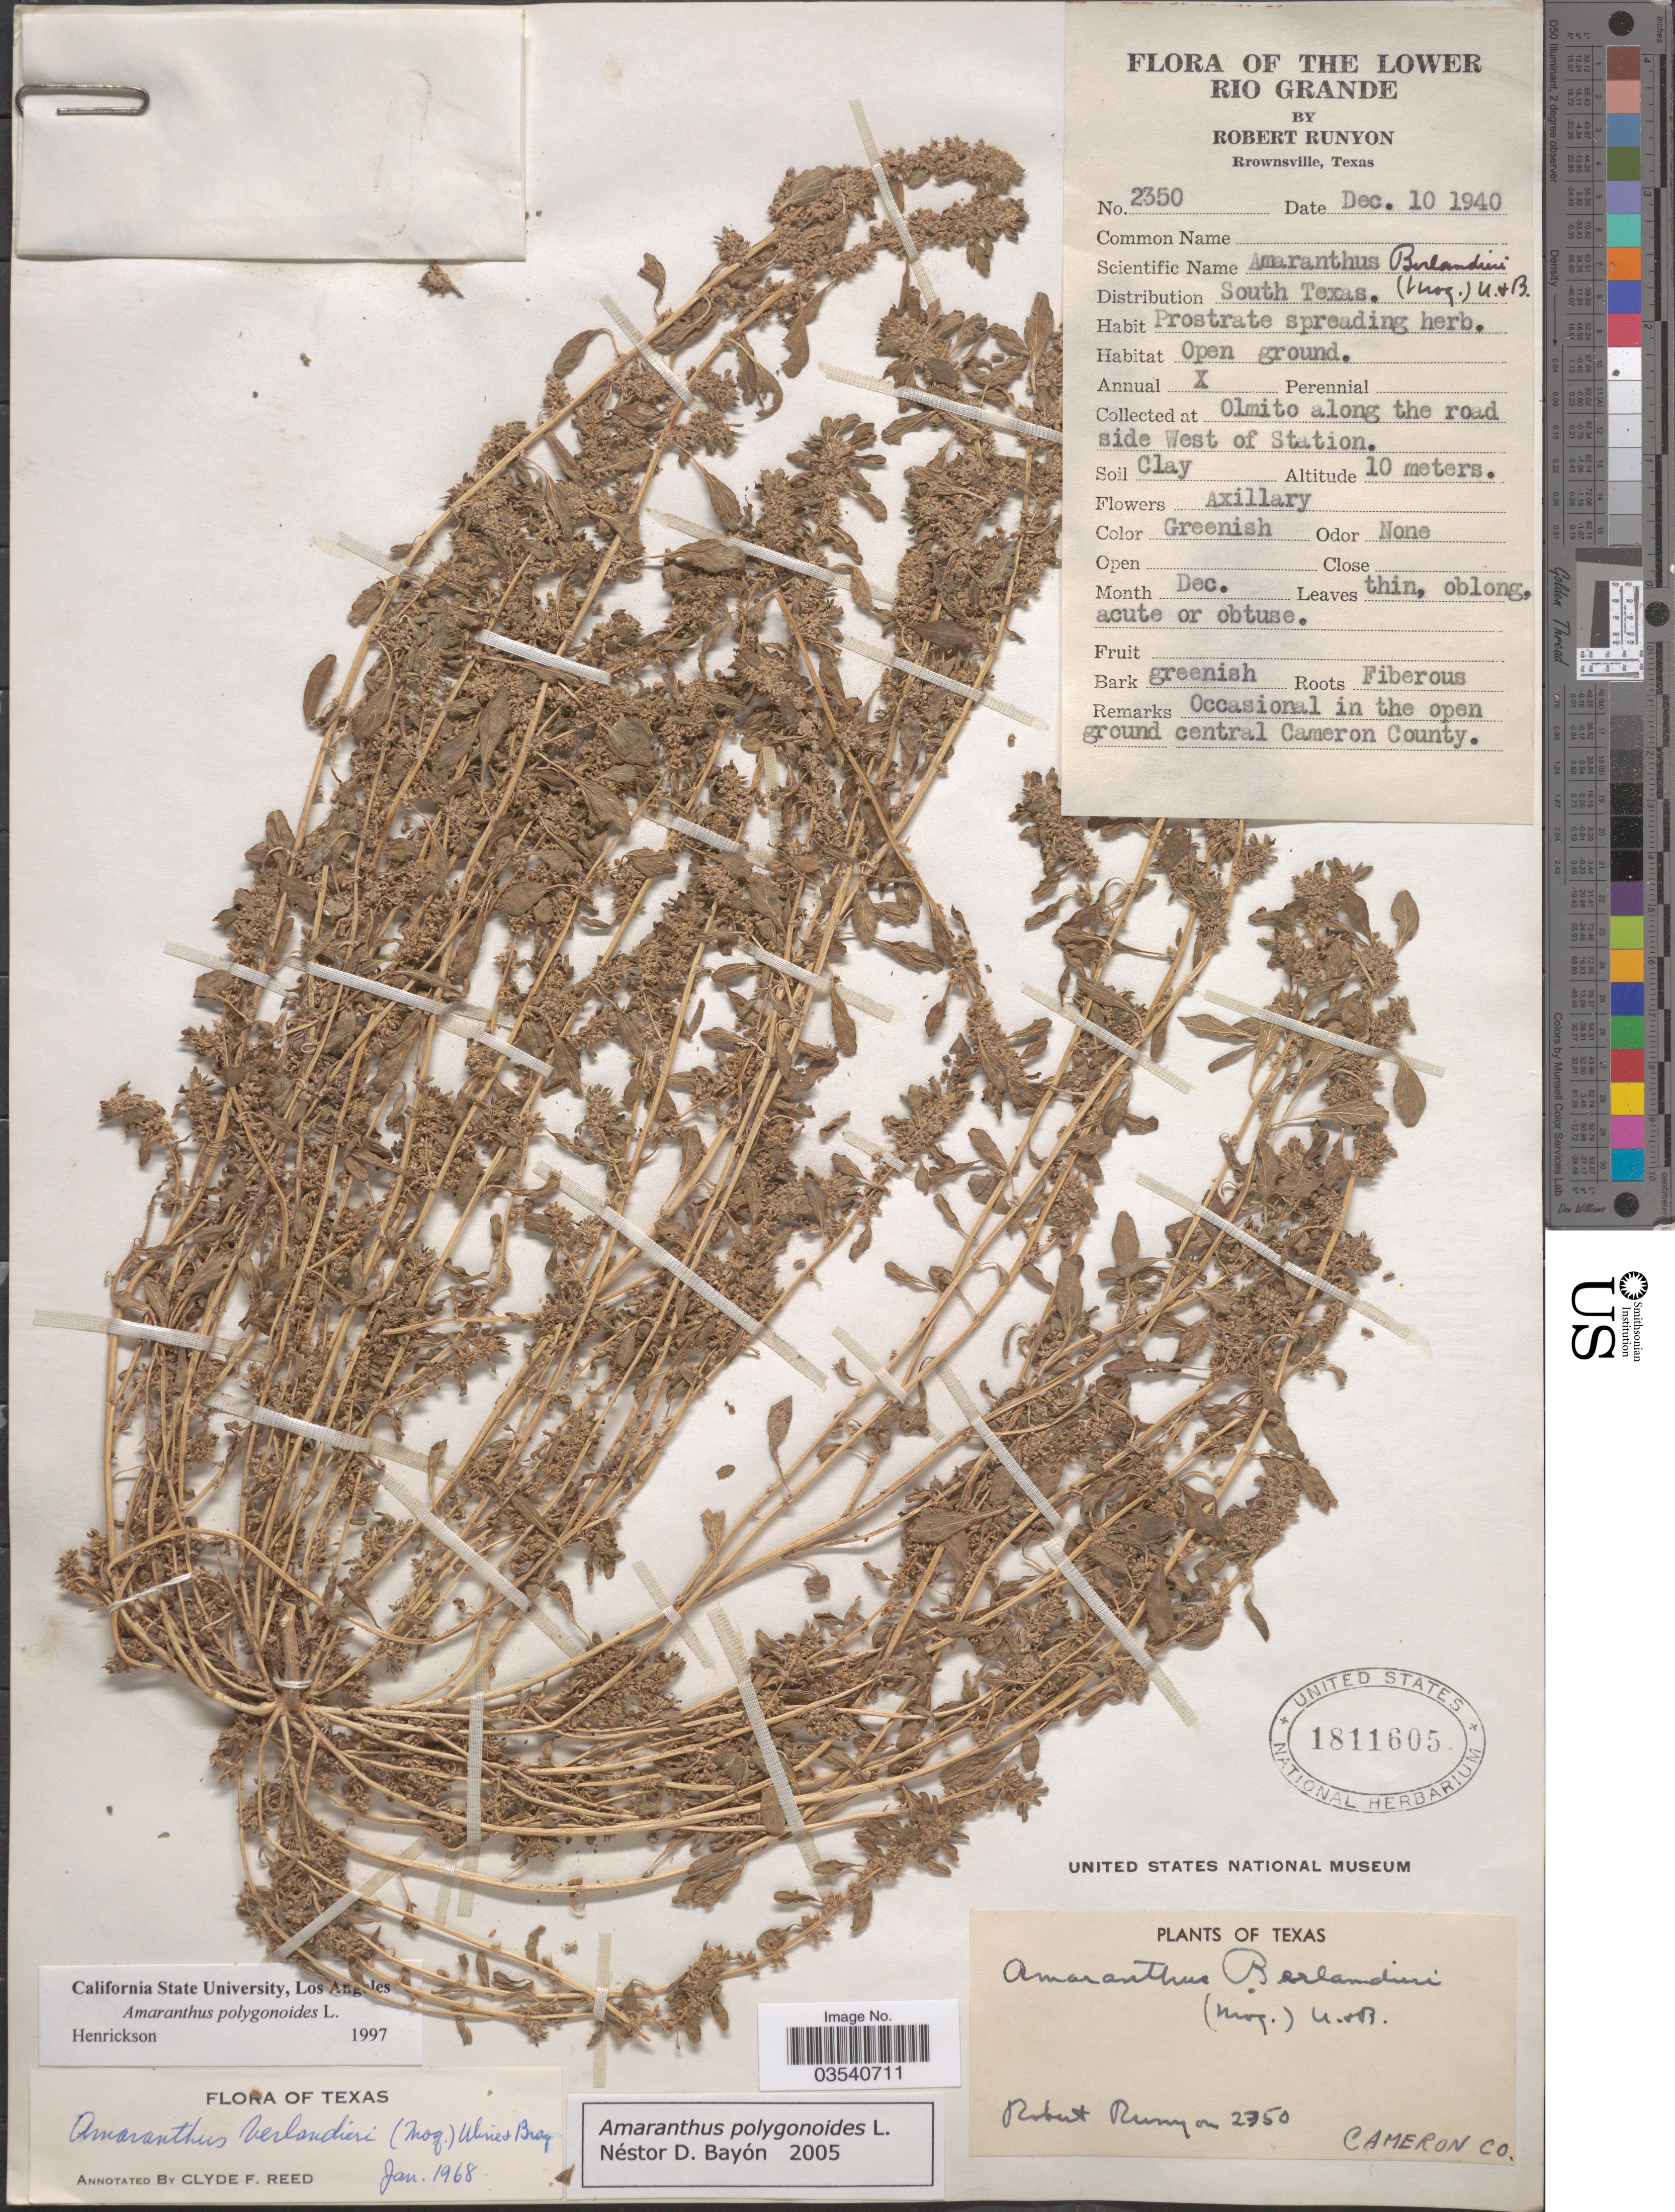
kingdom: Plantae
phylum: Tracheophyta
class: Magnoliopsida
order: Caryophyllales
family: Amaranthaceae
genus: Amaranthus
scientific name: Amaranthus polygonoides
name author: L.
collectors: R. Runyon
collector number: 2350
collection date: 1940-12-10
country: United States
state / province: Texas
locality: The Lower Rio Grande. Olmito along the road side West of Station. Cameron Co.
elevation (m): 10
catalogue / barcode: US 1811605